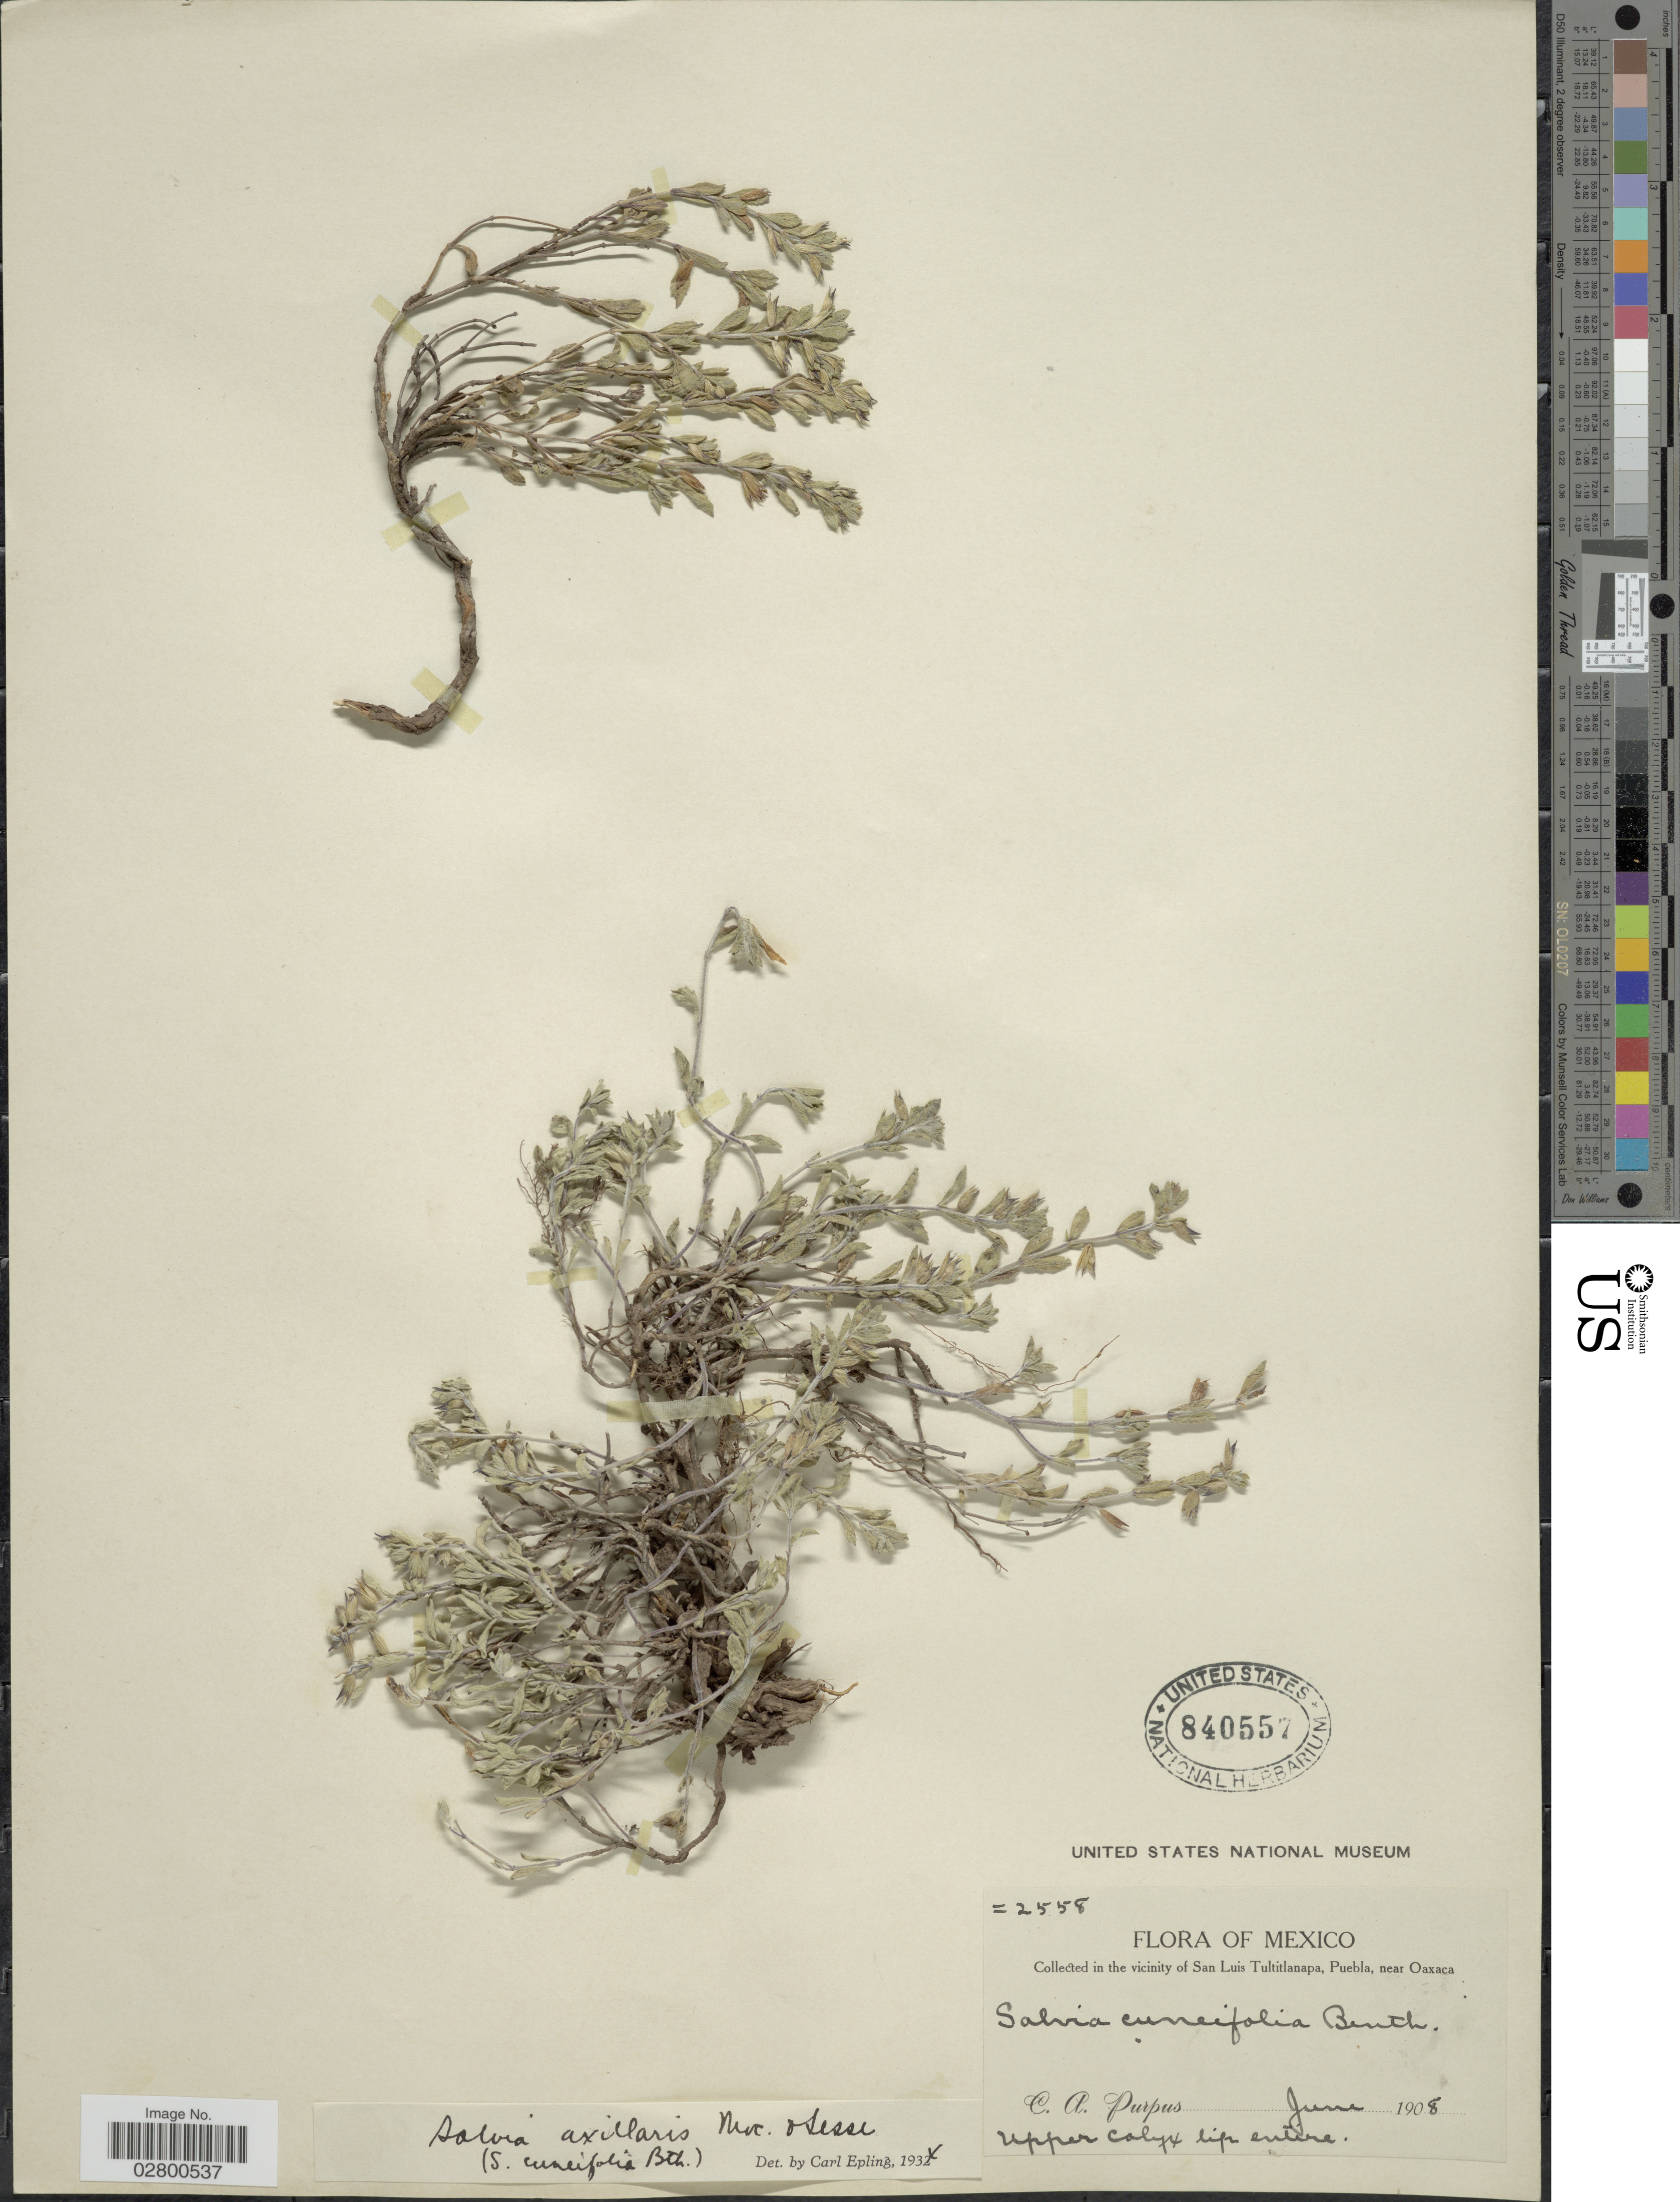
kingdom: Plantae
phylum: Tracheophyta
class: Magnoliopsida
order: Lamiales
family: Lamiaceae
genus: Salvia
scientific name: Salvia axillaris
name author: Moc. & Sessé ex Benth.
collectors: C. A. Purpus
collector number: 2558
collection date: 1908-06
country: Mexico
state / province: Puebla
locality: In the vicinity of San Luis Tultitlanapa, near Oaxaca.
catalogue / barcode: US 840557